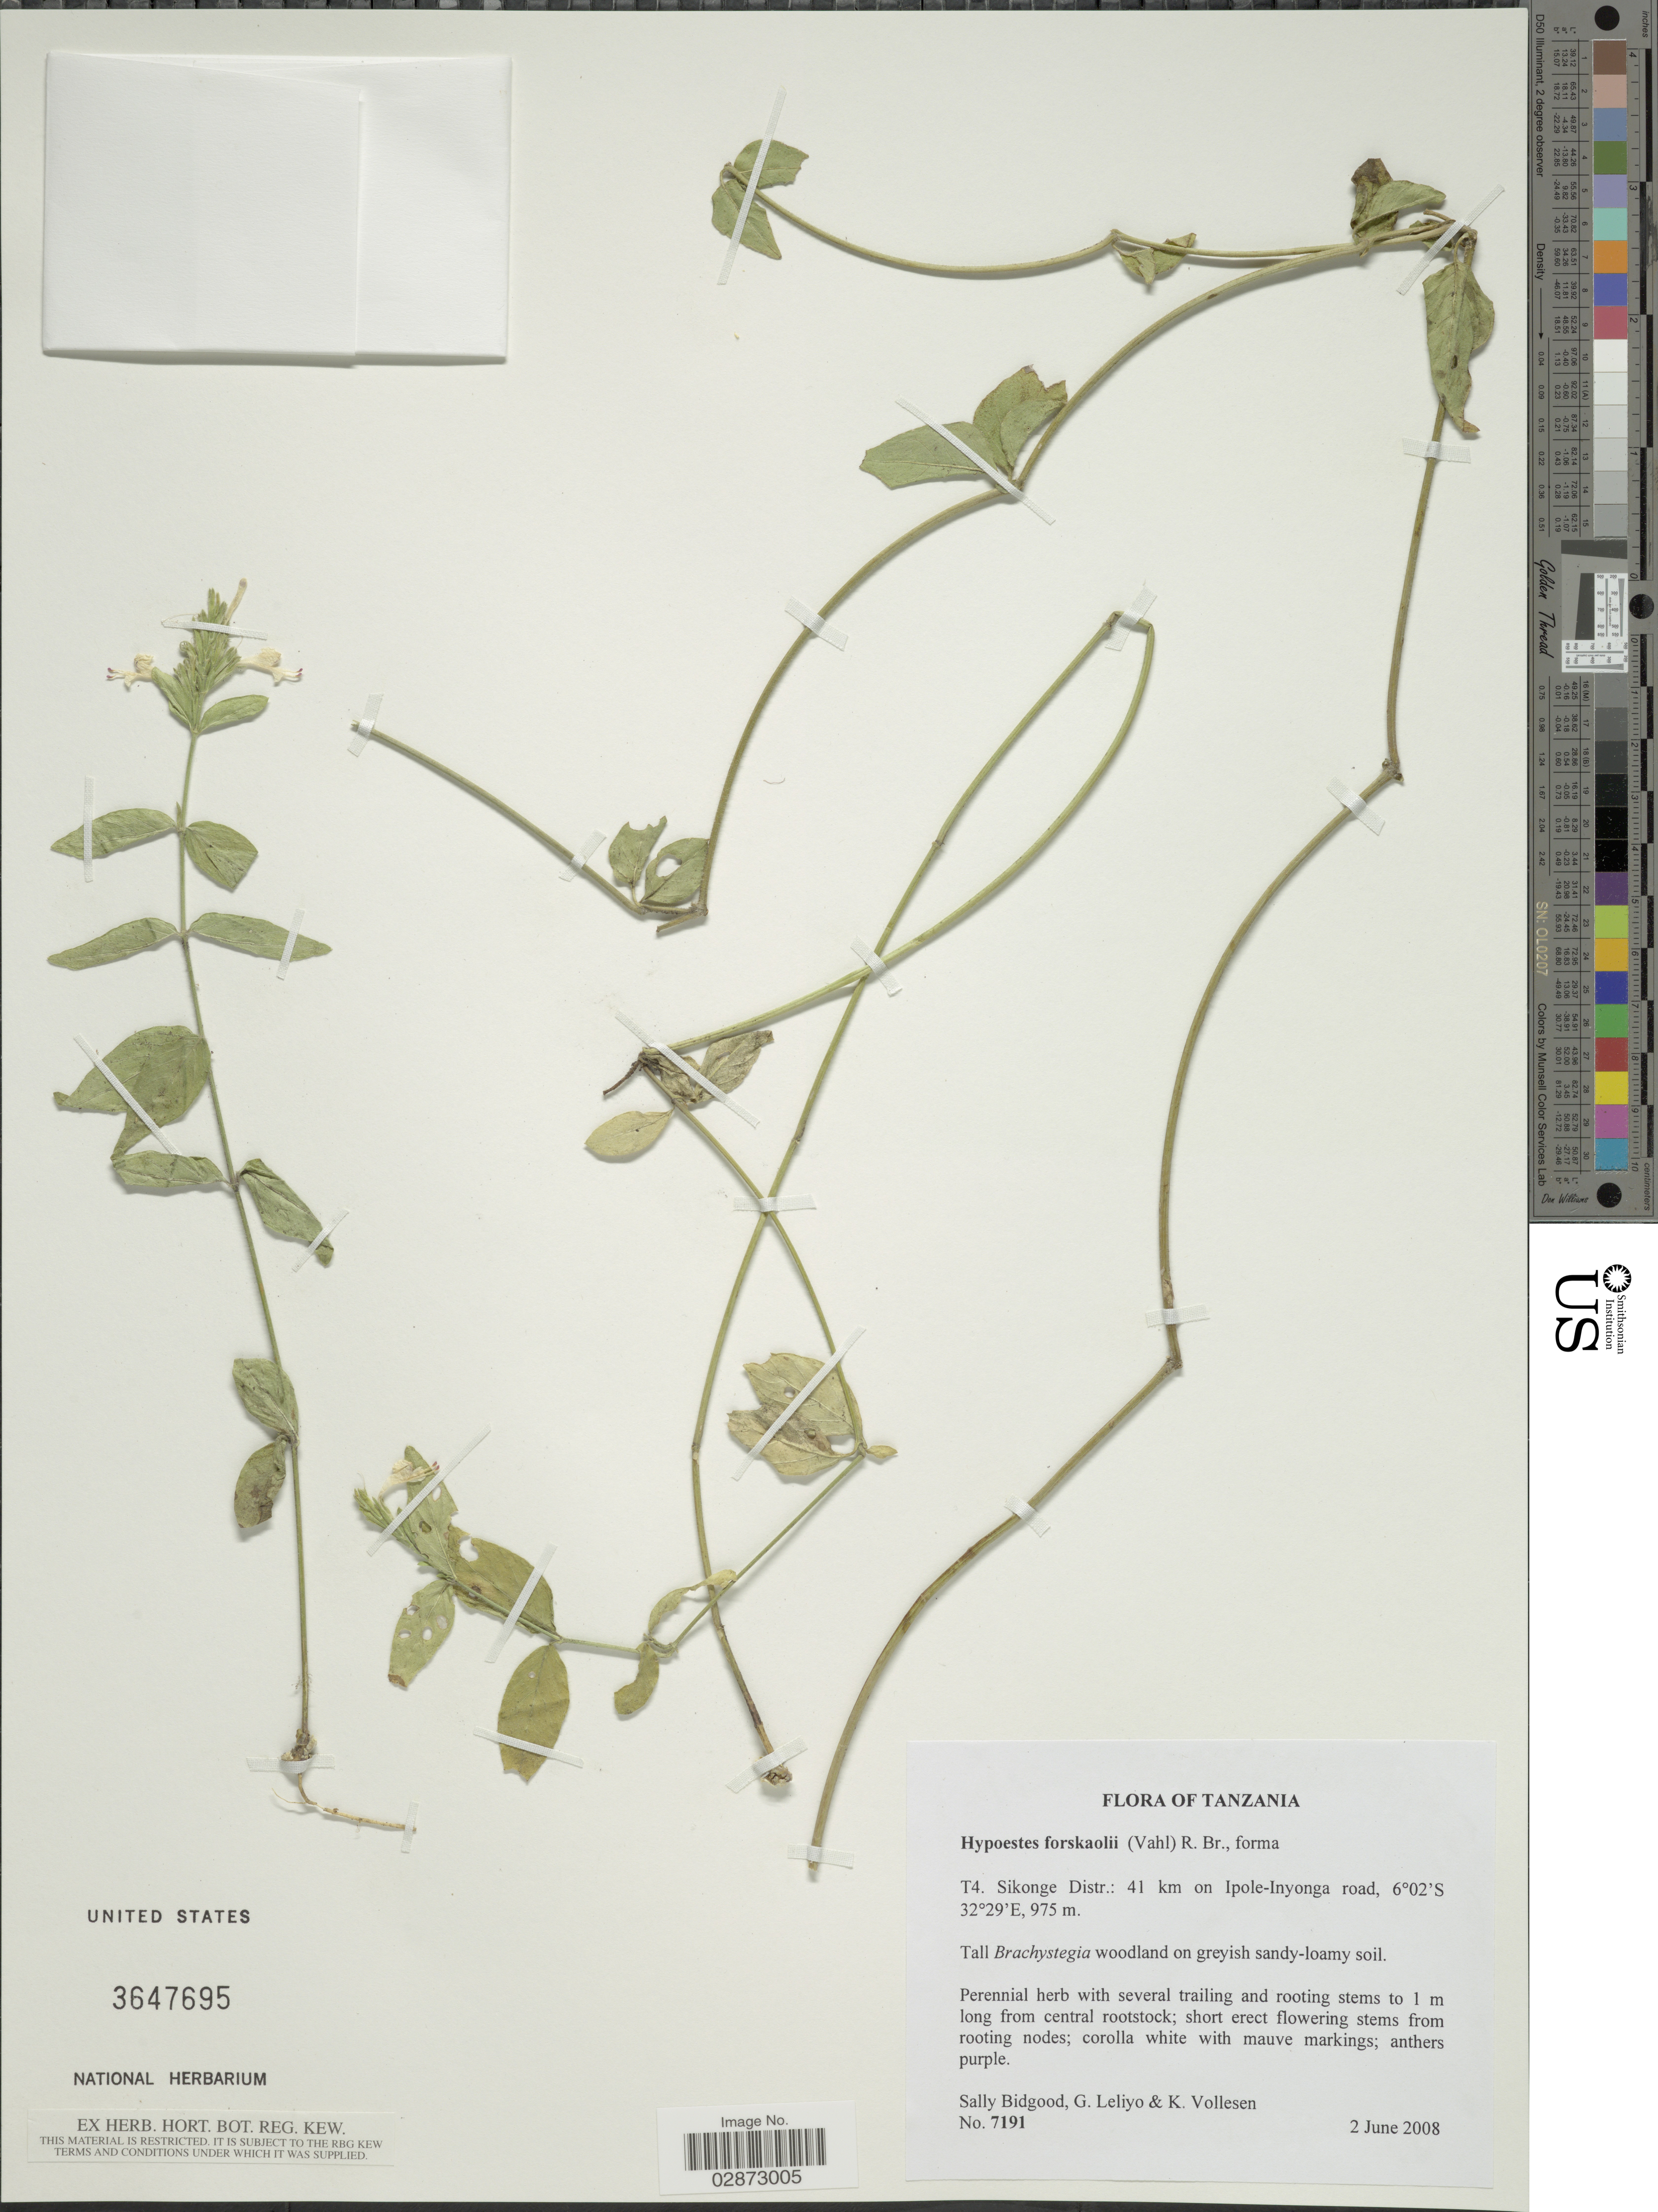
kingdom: Plantae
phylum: Tracheophyta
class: Magnoliopsida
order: Lamiales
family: Acanthaceae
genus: Hypoestes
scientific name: Hypoestes forsskaolii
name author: (Vahl) R. Br.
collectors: S. Bidgood, G. Leliyo & K. Vollesen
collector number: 7191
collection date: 2008-06-02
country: Tanzania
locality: T4. Sikonge Distr.: 45 km on Ipole-Inyonga road.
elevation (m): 975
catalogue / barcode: US 3647695